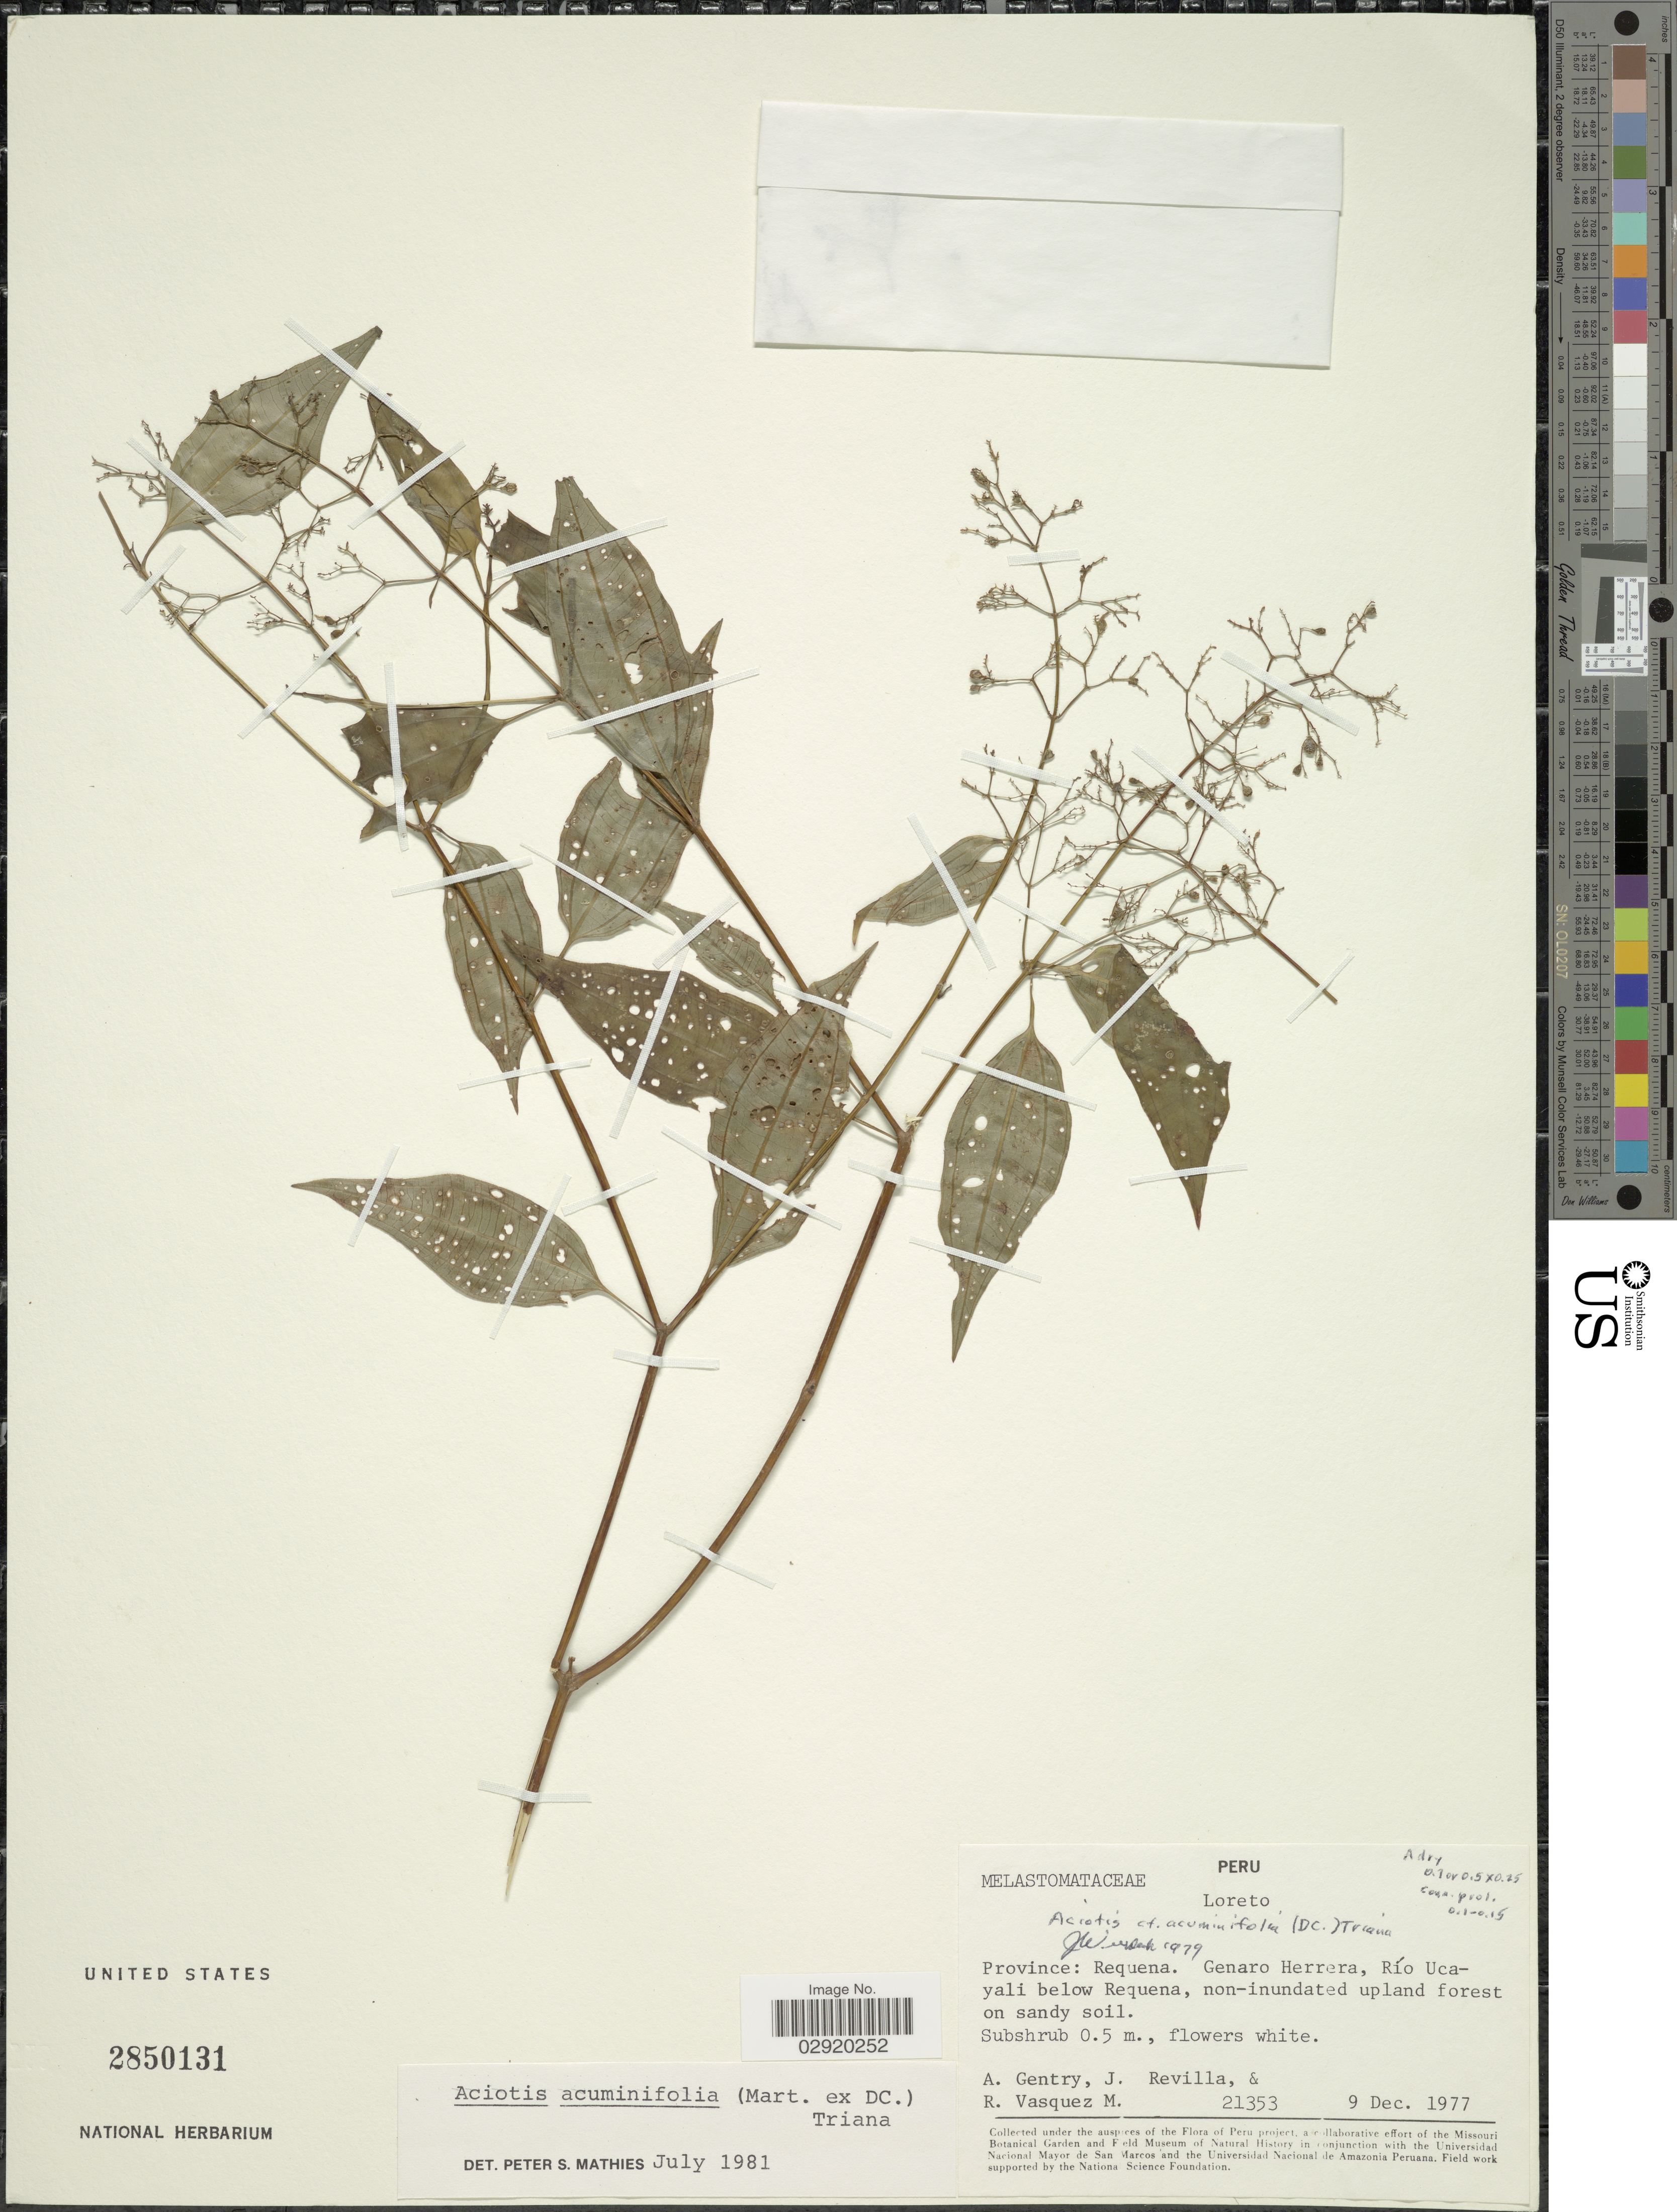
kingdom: Plantae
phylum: Tracheophyta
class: Magnoliopsida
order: Myrtales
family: Melastomataceae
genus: Aciotis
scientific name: Aciotis acuminifolia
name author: (Mart. ex DC.) Triana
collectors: A. H. Gentry, J. Revilla & R. Vásquez M.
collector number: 21353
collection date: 1977-12-09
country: Peru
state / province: Loreto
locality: Province: Requena. Genaro Herrera, Río Ucayali below Requena.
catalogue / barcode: US 2850131